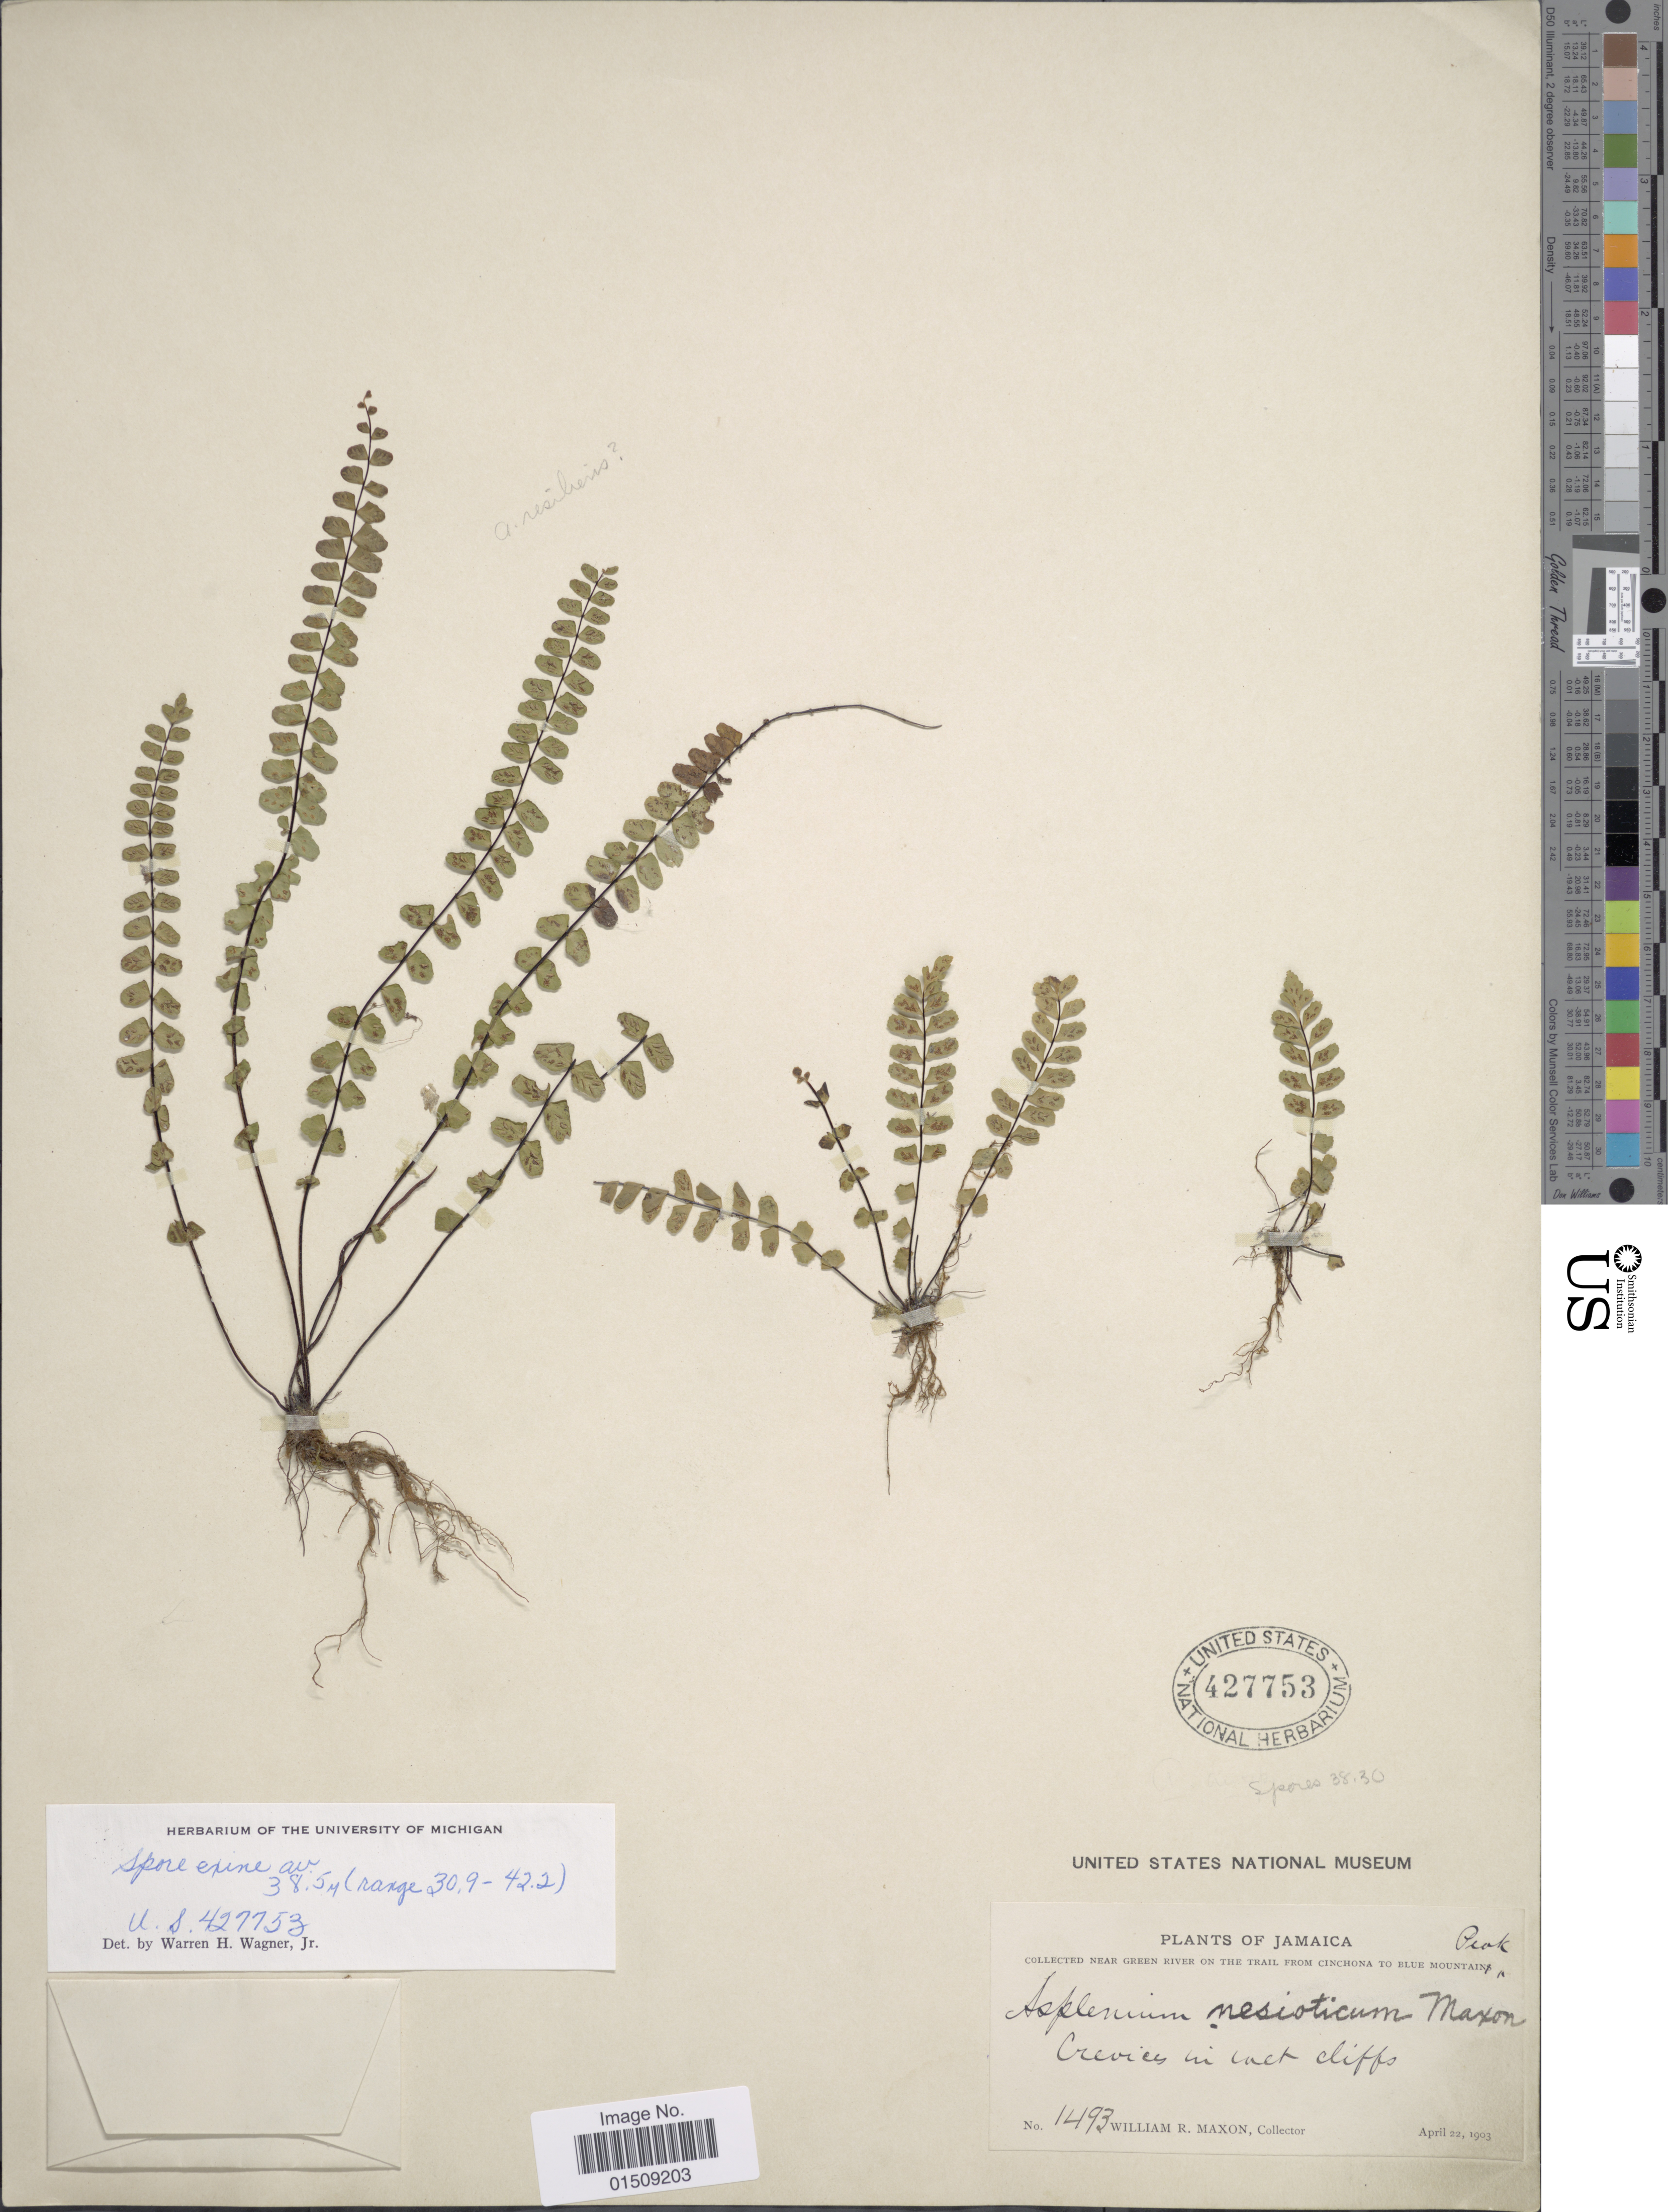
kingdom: Plantae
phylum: Tracheophyta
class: Polypodiopsida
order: Polypodiales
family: Aspleniaceae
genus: Asplenium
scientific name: Asplenium nesioticum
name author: Maxon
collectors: W. R. Maxon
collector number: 1493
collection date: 1903-04-22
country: Jamaica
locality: Near Green river on the trail from Cinchona to Blue Mountain Peak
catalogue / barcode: US 427753